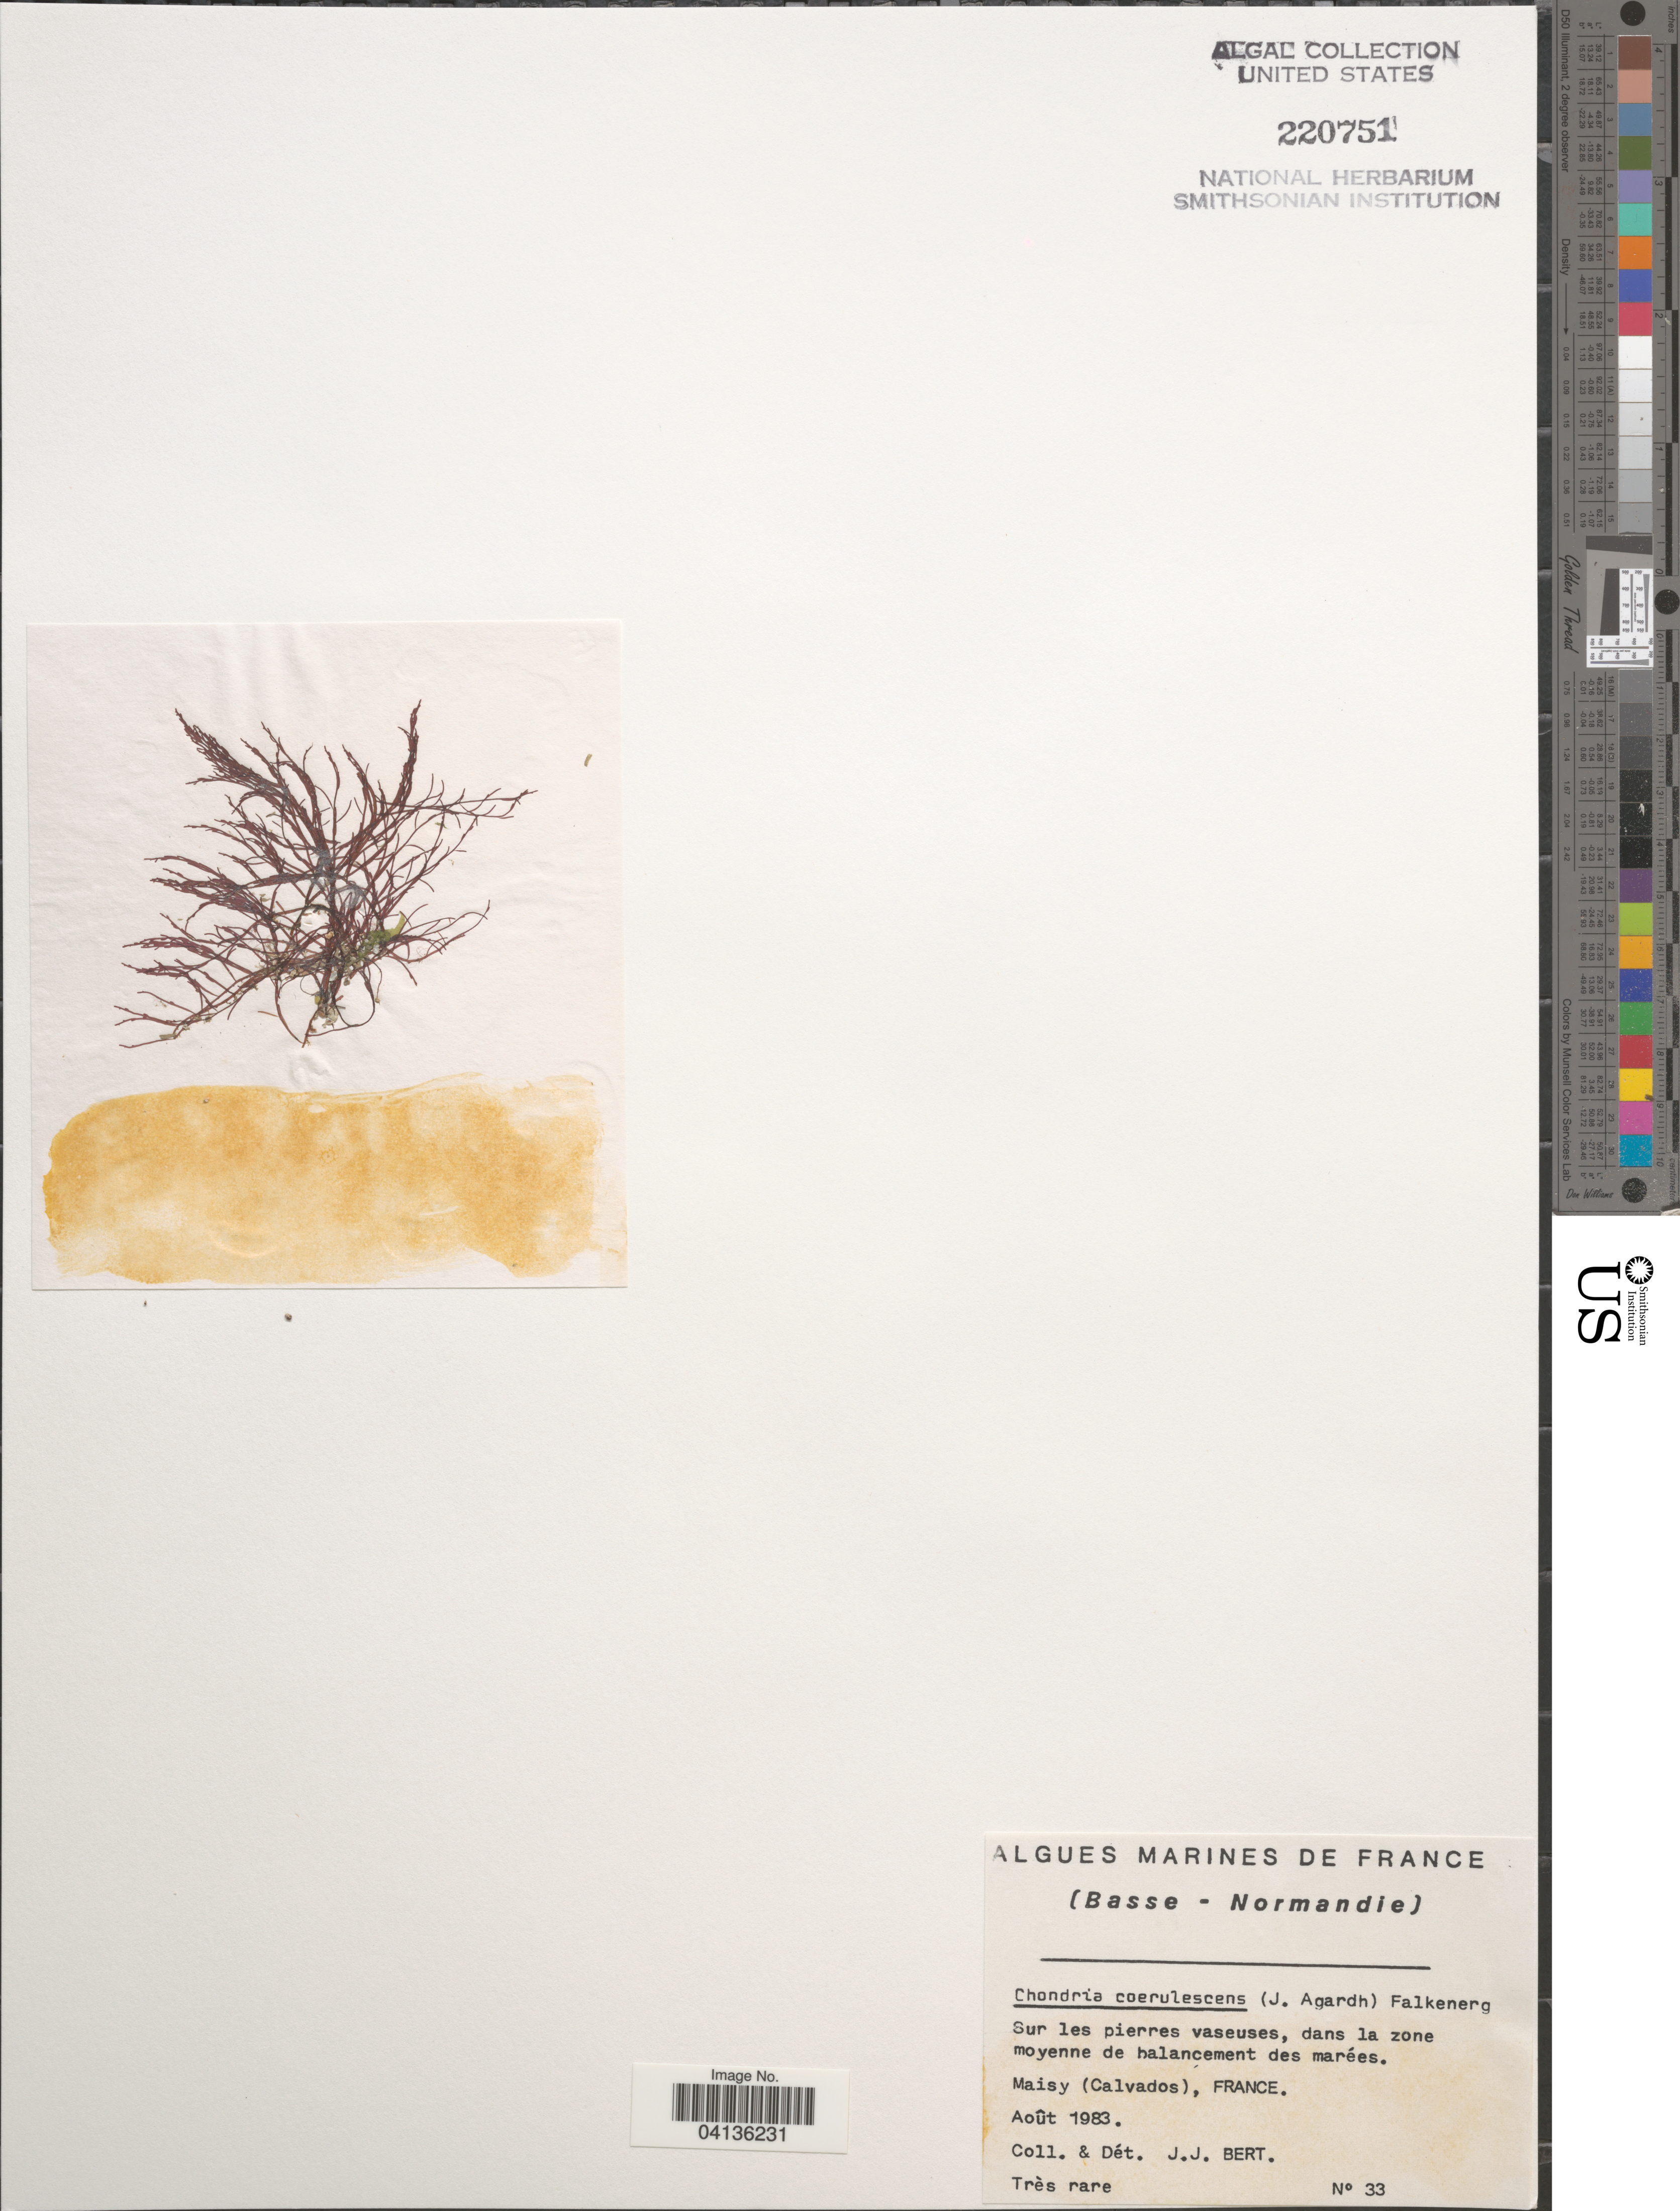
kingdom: Plantae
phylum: Rhodophyta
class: Florideophyceae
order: Ceramiales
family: Rhodomelaceae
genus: Chondria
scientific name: Chondria coerulescens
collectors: J. Bert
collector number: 33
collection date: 1983-08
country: France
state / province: Normandie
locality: Maisy (Calvados).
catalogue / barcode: US 220751